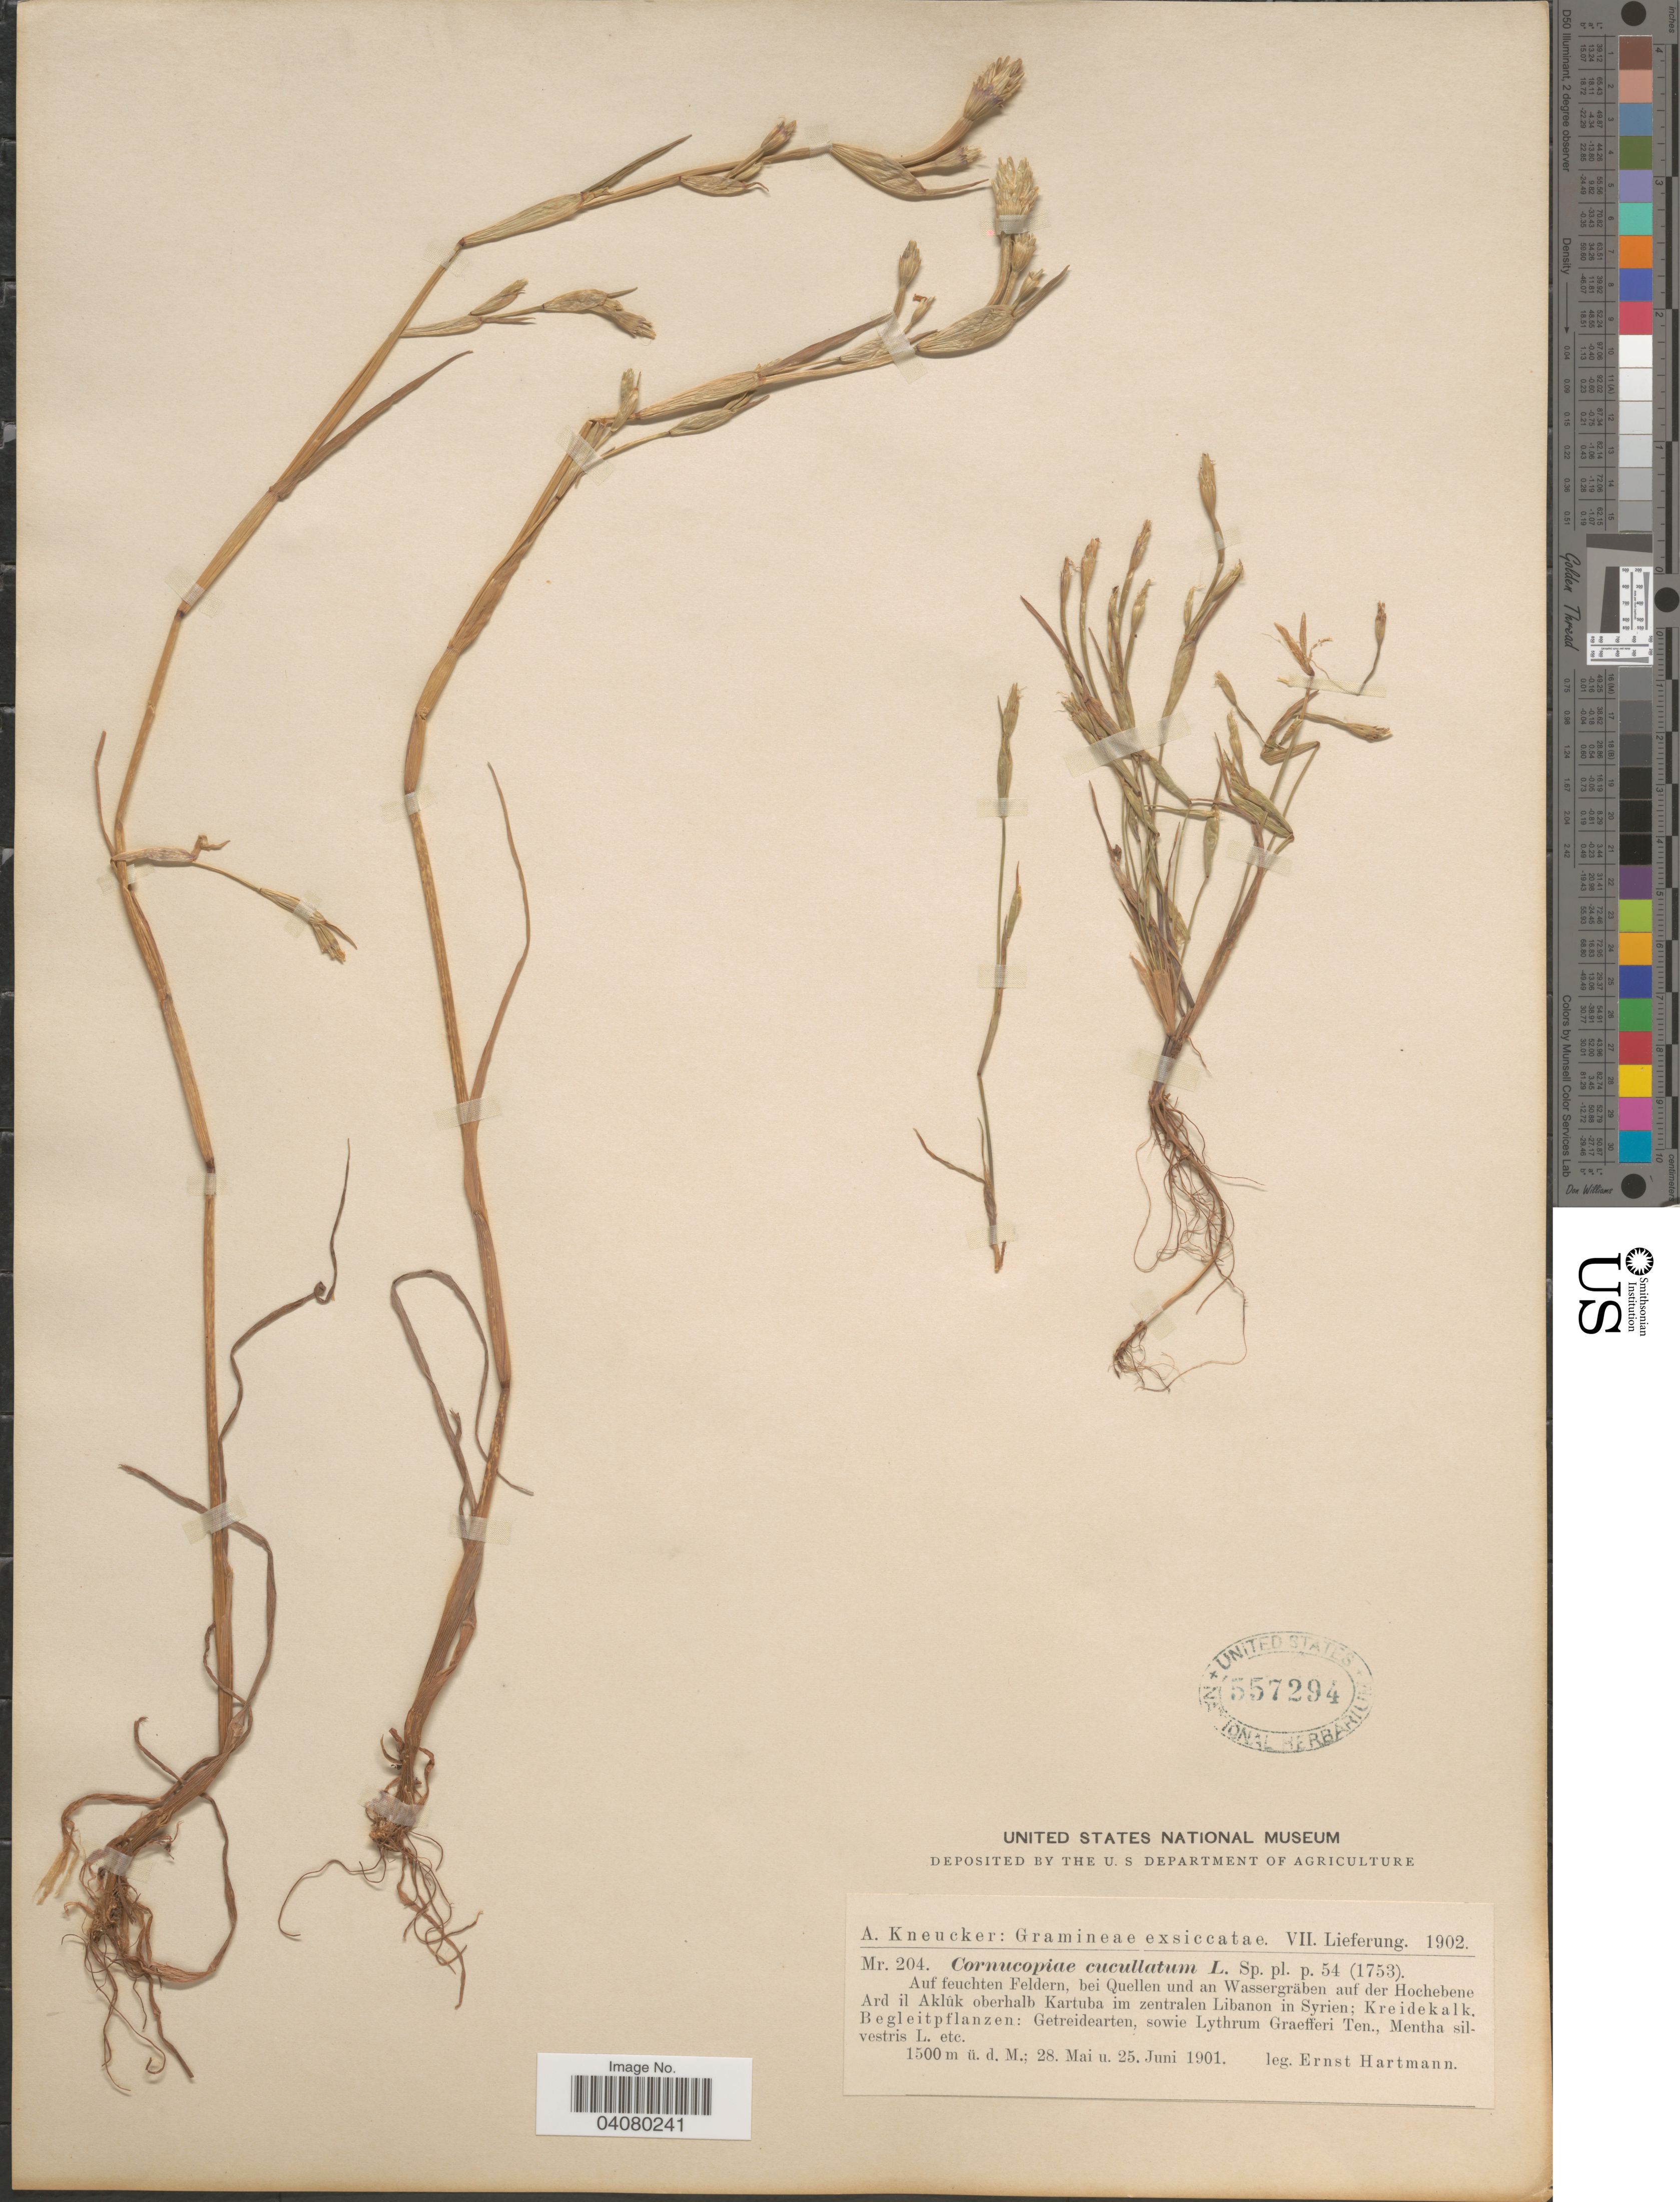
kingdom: Plantae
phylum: Tracheophyta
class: Liliopsida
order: Poales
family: Poaceae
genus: Cornucopiae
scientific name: Cornucopiae cucullatum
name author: L.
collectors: E. Hartmann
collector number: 204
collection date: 1901-05-28/1901-06-25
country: Syria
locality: Auf feuchten Feldern, bei Quellen und an Wassergräben auf der Hochebene Ard il Aklûk oberhalb Kartuba im zentralen Libanon.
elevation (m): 1500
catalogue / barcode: US 557294